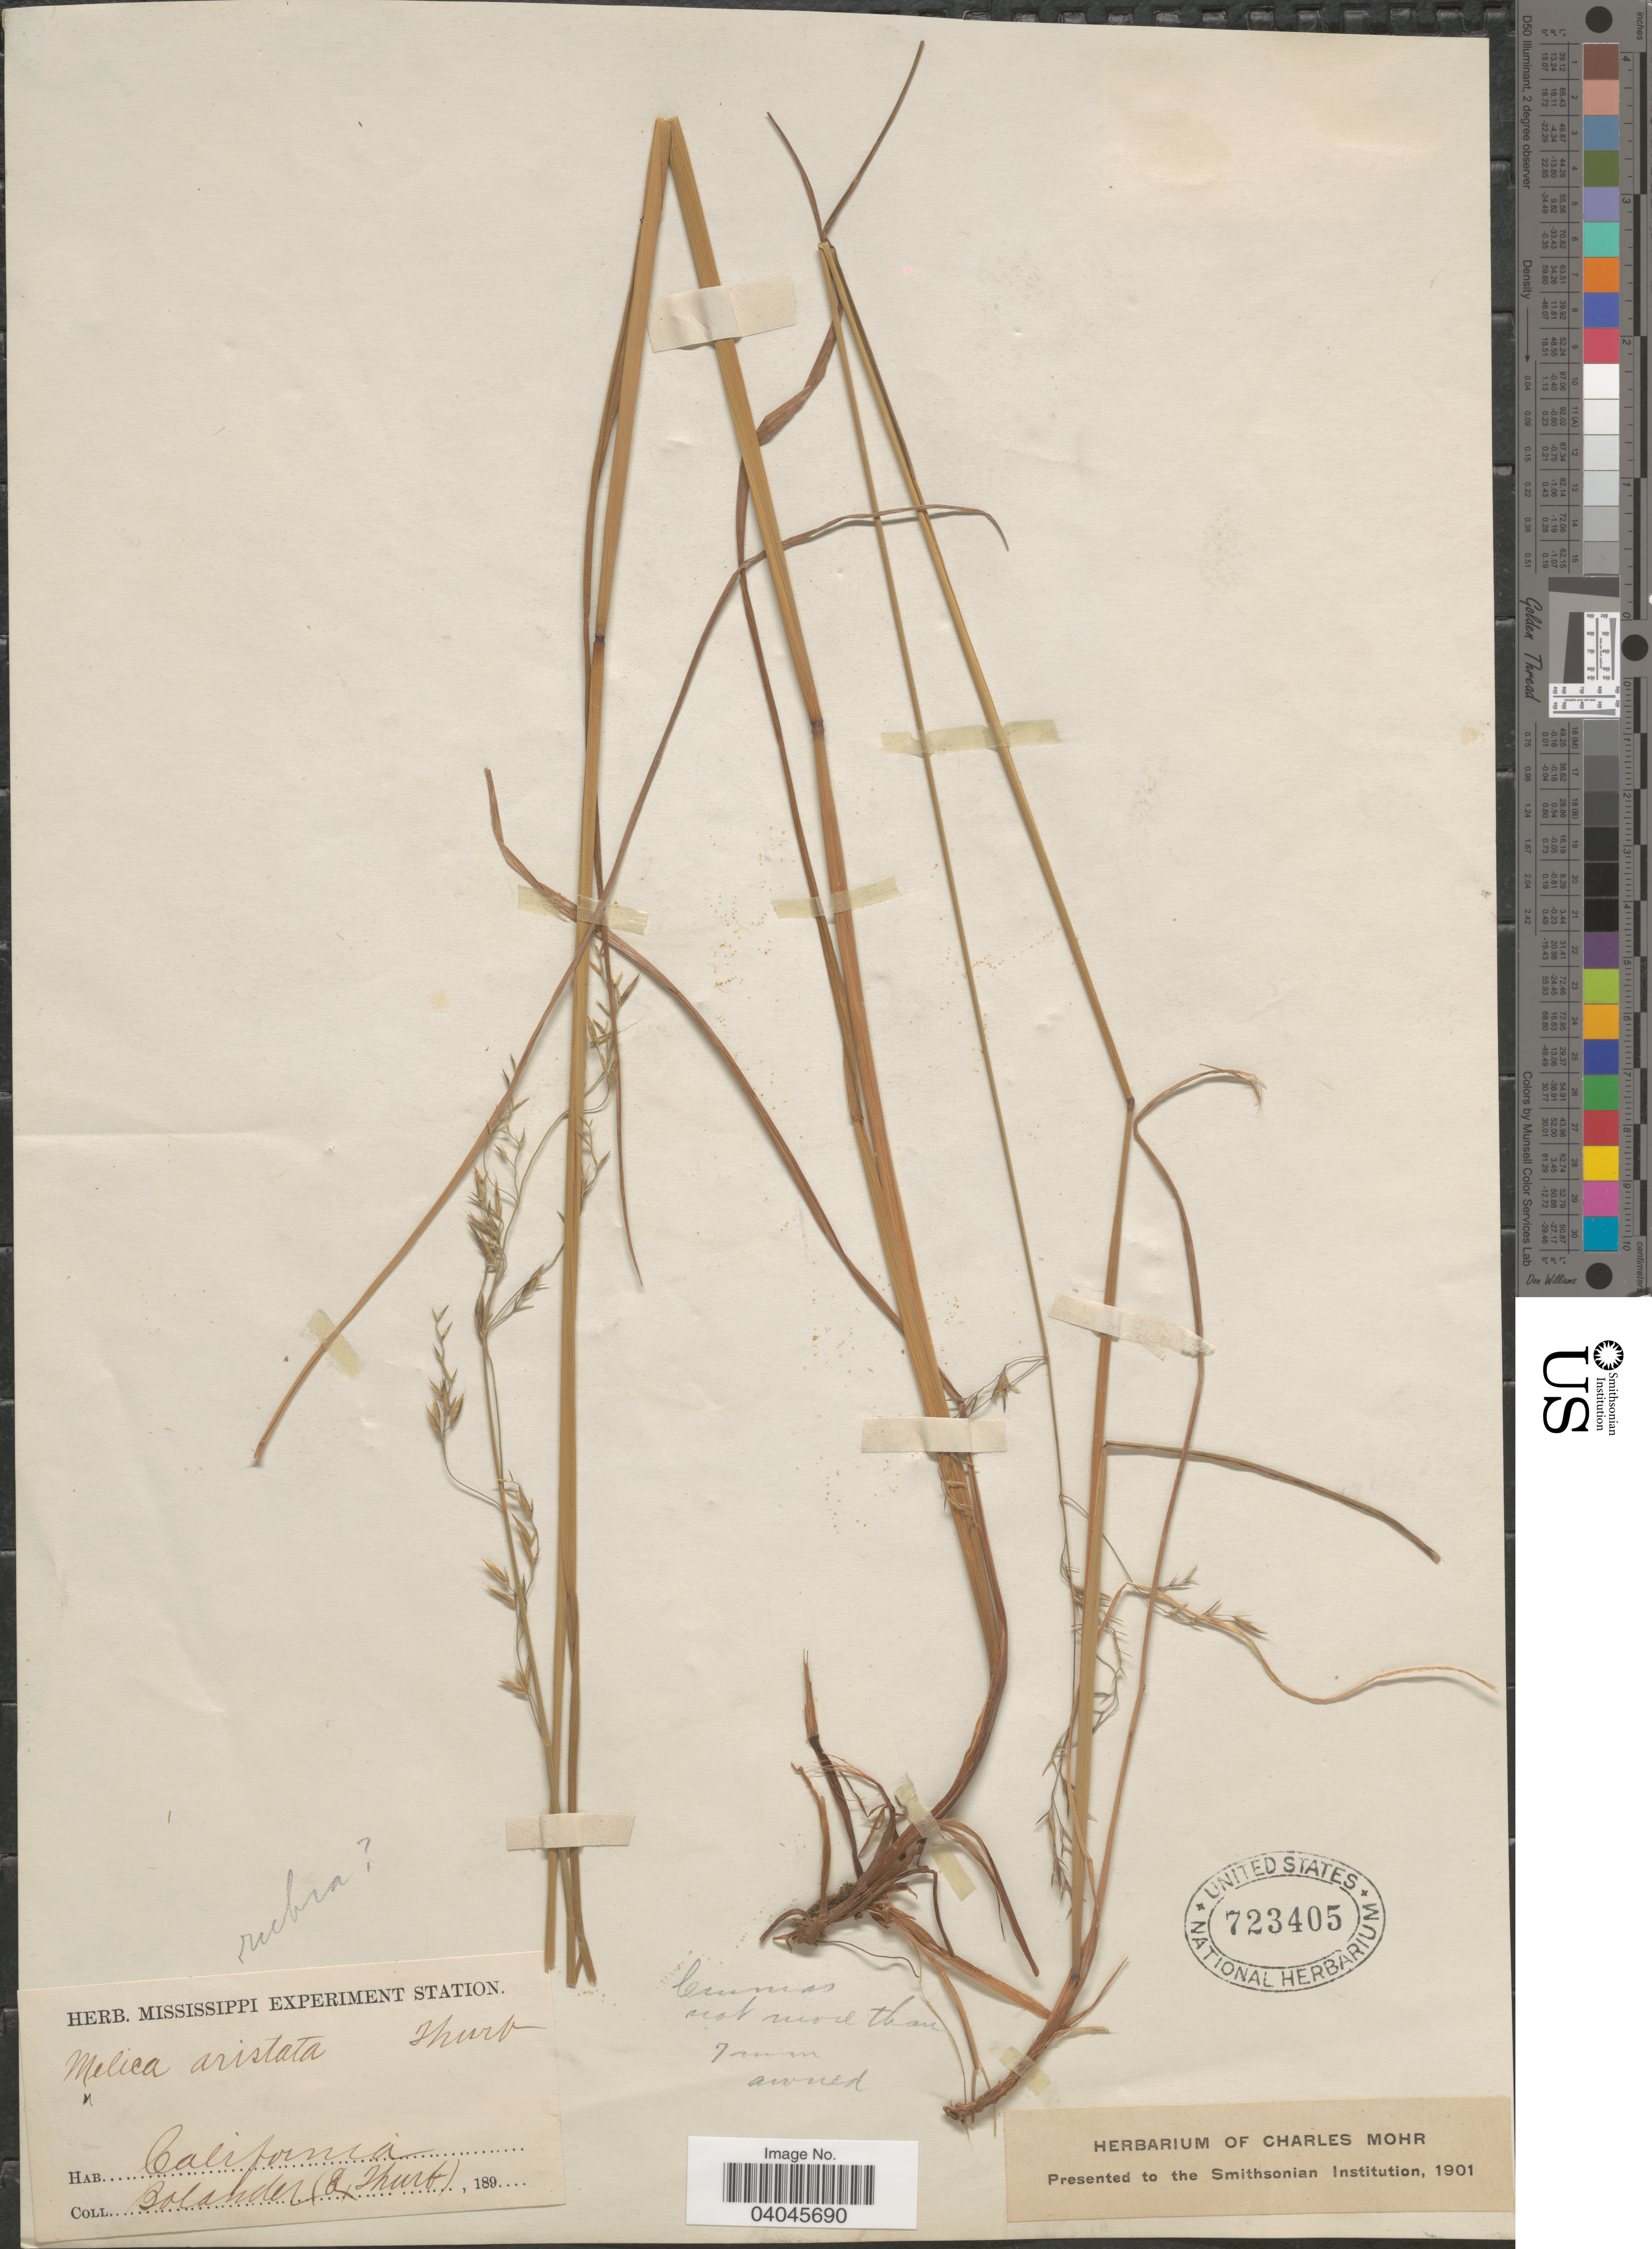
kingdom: Plantae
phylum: Tracheophyta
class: Liliopsida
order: Poales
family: Poaceae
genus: Festuca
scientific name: Festuca rubra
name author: L.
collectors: -. Bolander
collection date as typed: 189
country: United States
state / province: California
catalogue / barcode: US 723405